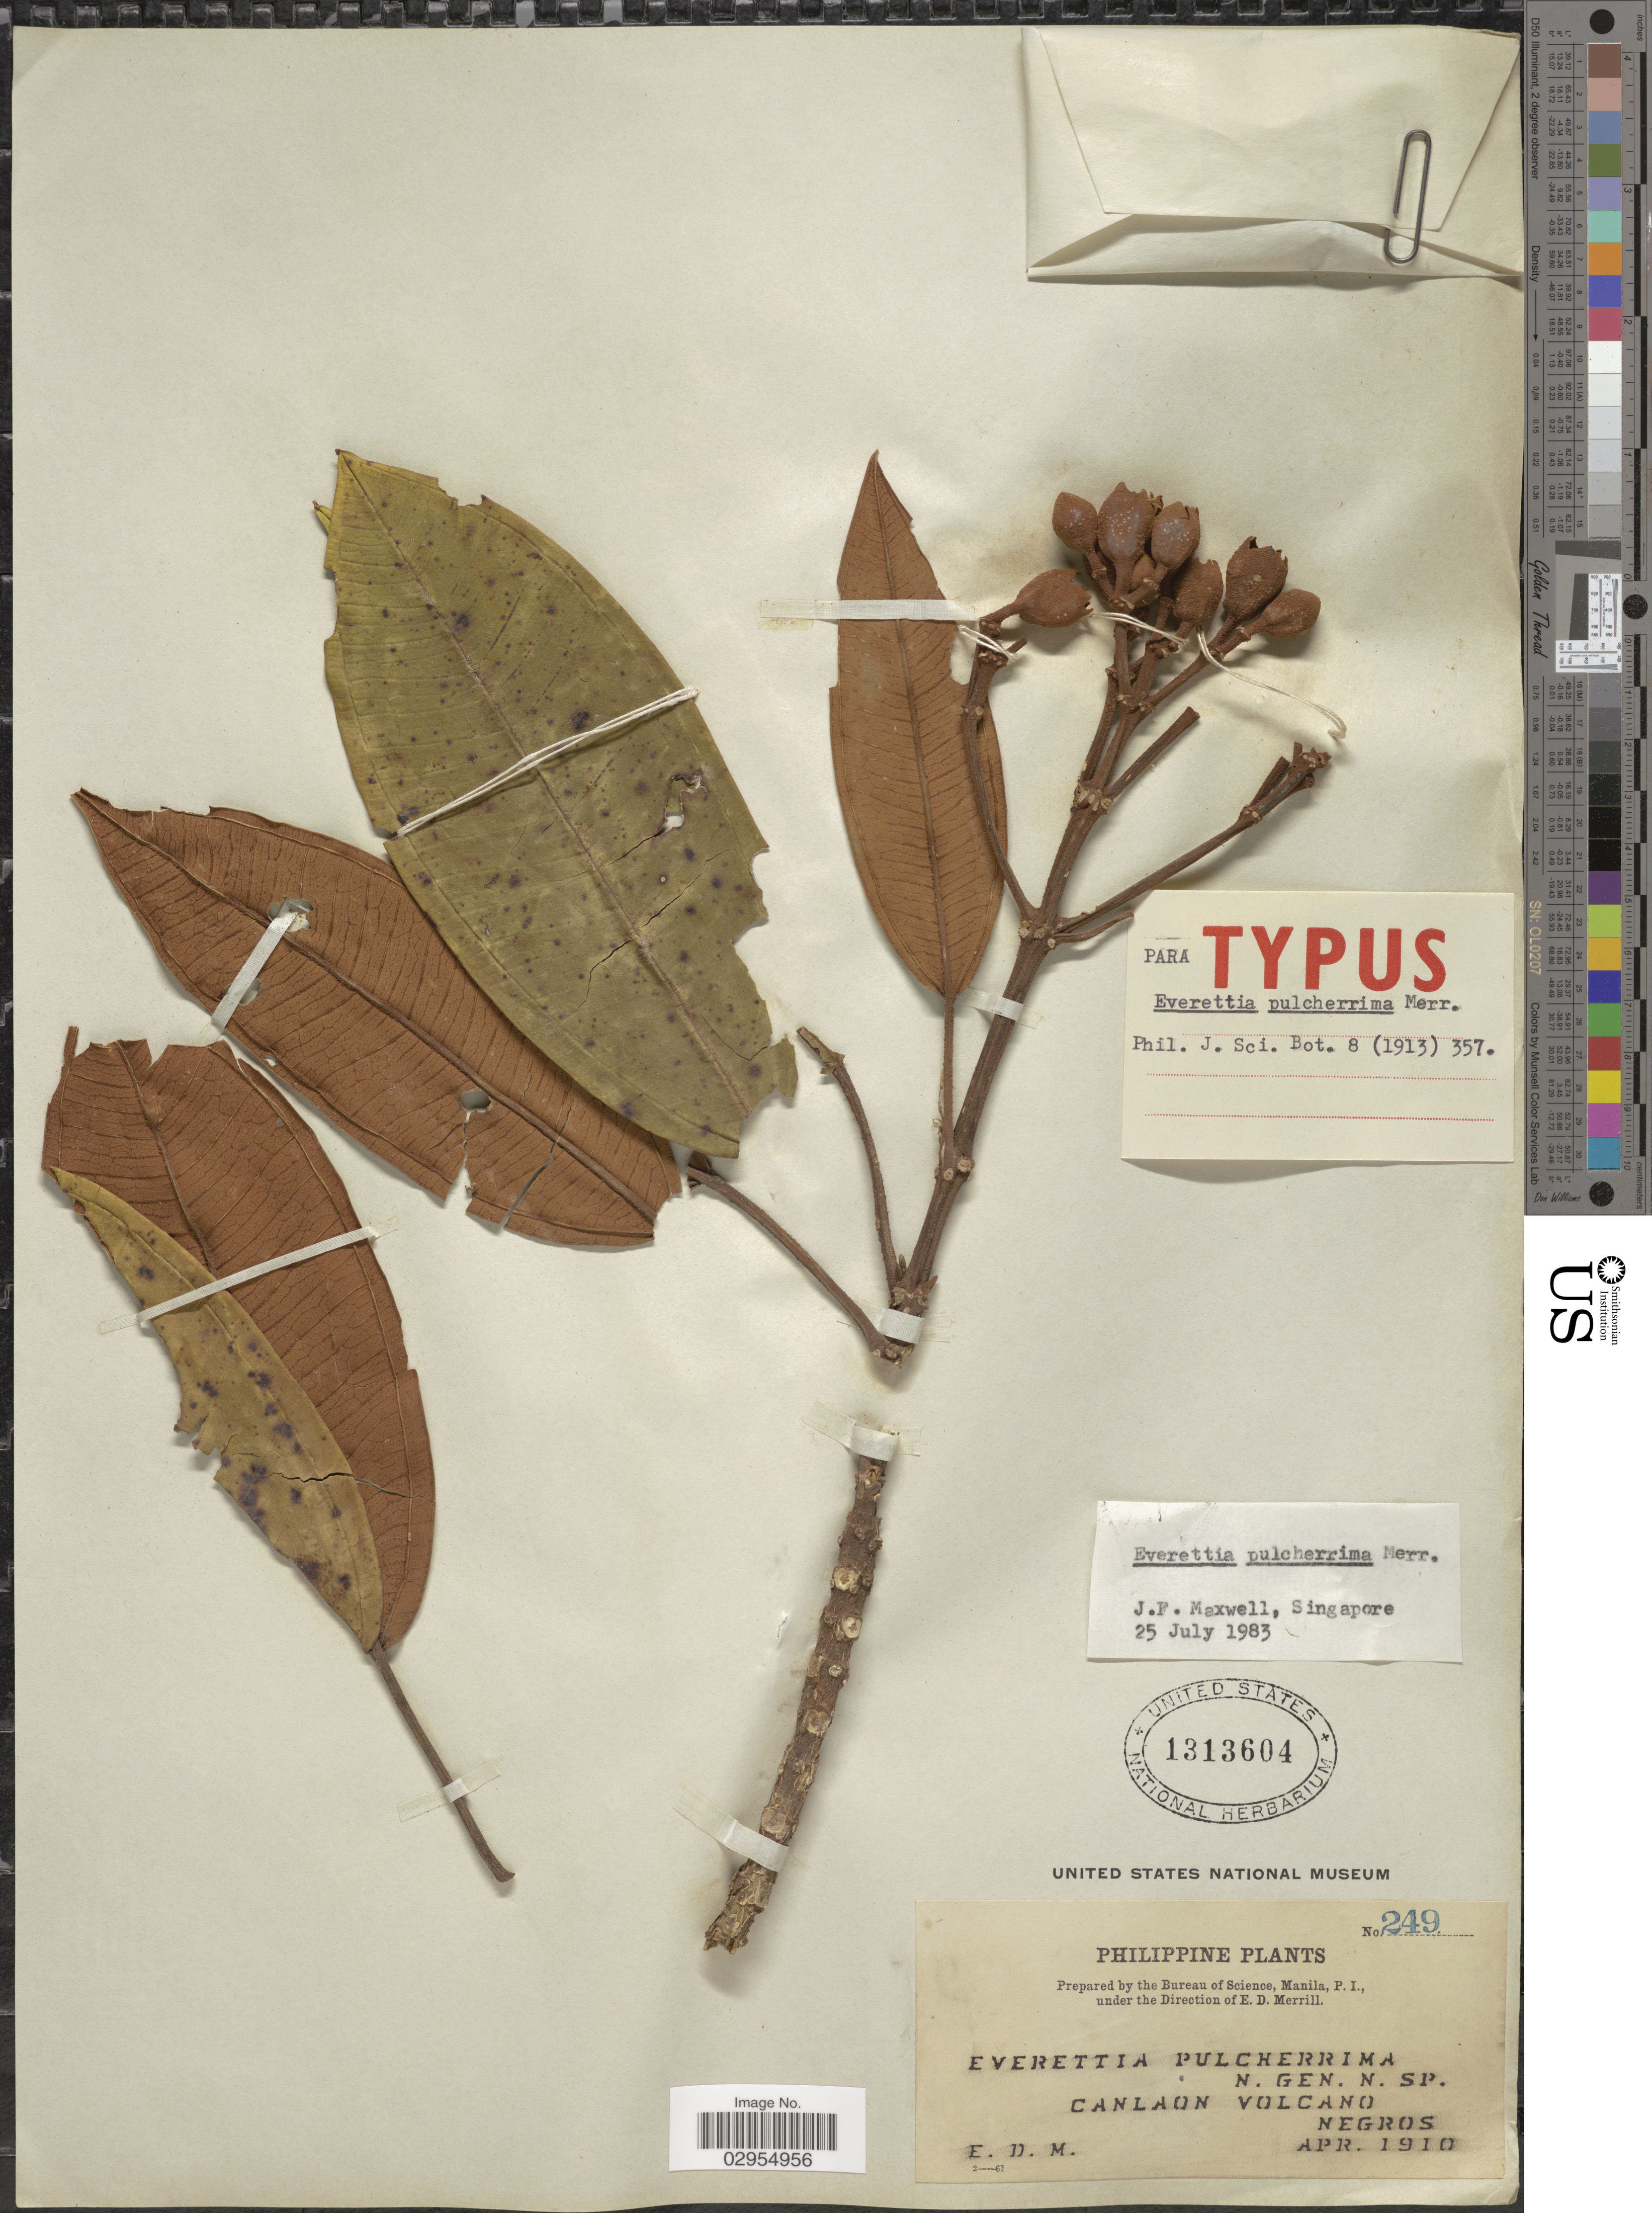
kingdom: Plantae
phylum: Tracheophyta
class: Magnoliopsida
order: Myrtales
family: Melastomataceae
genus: Beccarianthus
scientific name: Beccarianthus pulcherrimus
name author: (Merr.) J.F. Maxwell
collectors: E. D. Merrill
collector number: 249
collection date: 1910-04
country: Philippines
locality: Canlaon Volcano, Negros.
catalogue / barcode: US 1313604